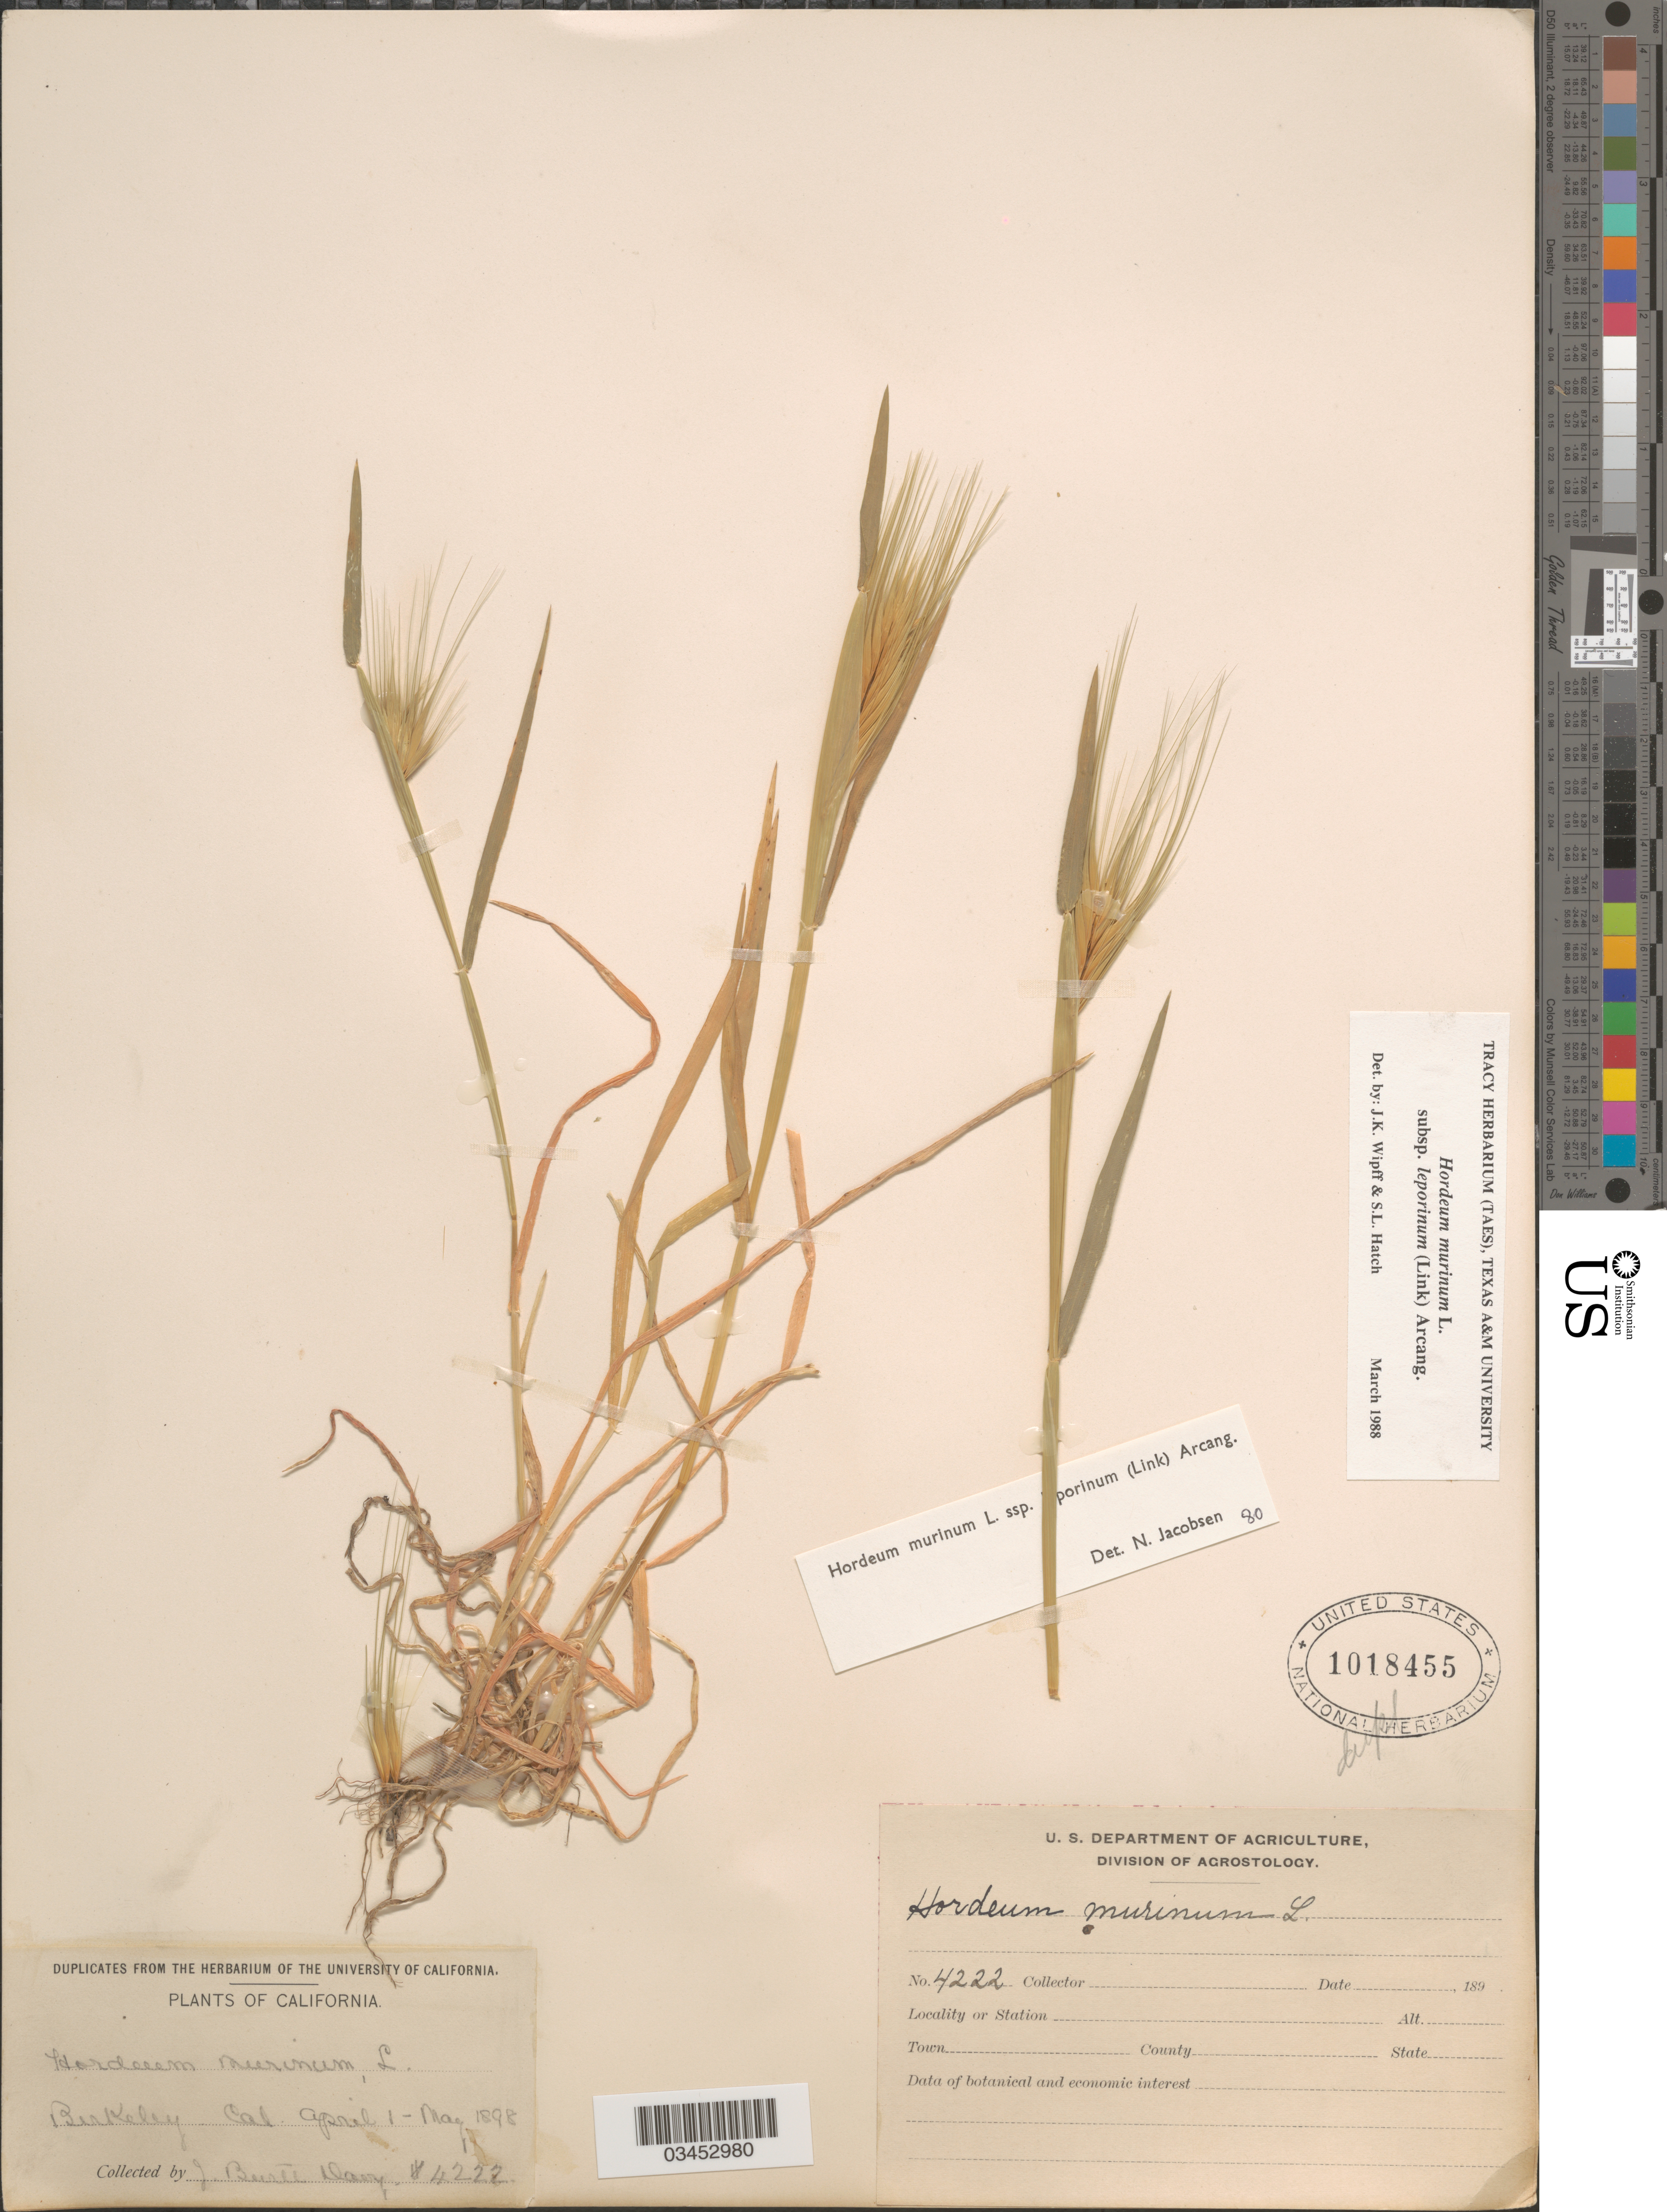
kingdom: Plantae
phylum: Tracheophyta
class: Liliopsida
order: Poales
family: Poaceae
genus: Hordeum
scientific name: Hordeum murinum subsp. leporinum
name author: (Link) Arcang.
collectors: J. Burtt Davy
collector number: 4222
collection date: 1898-04-01/1898-05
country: United States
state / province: California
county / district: Alameda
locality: Berkeley.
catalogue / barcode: US 1018455